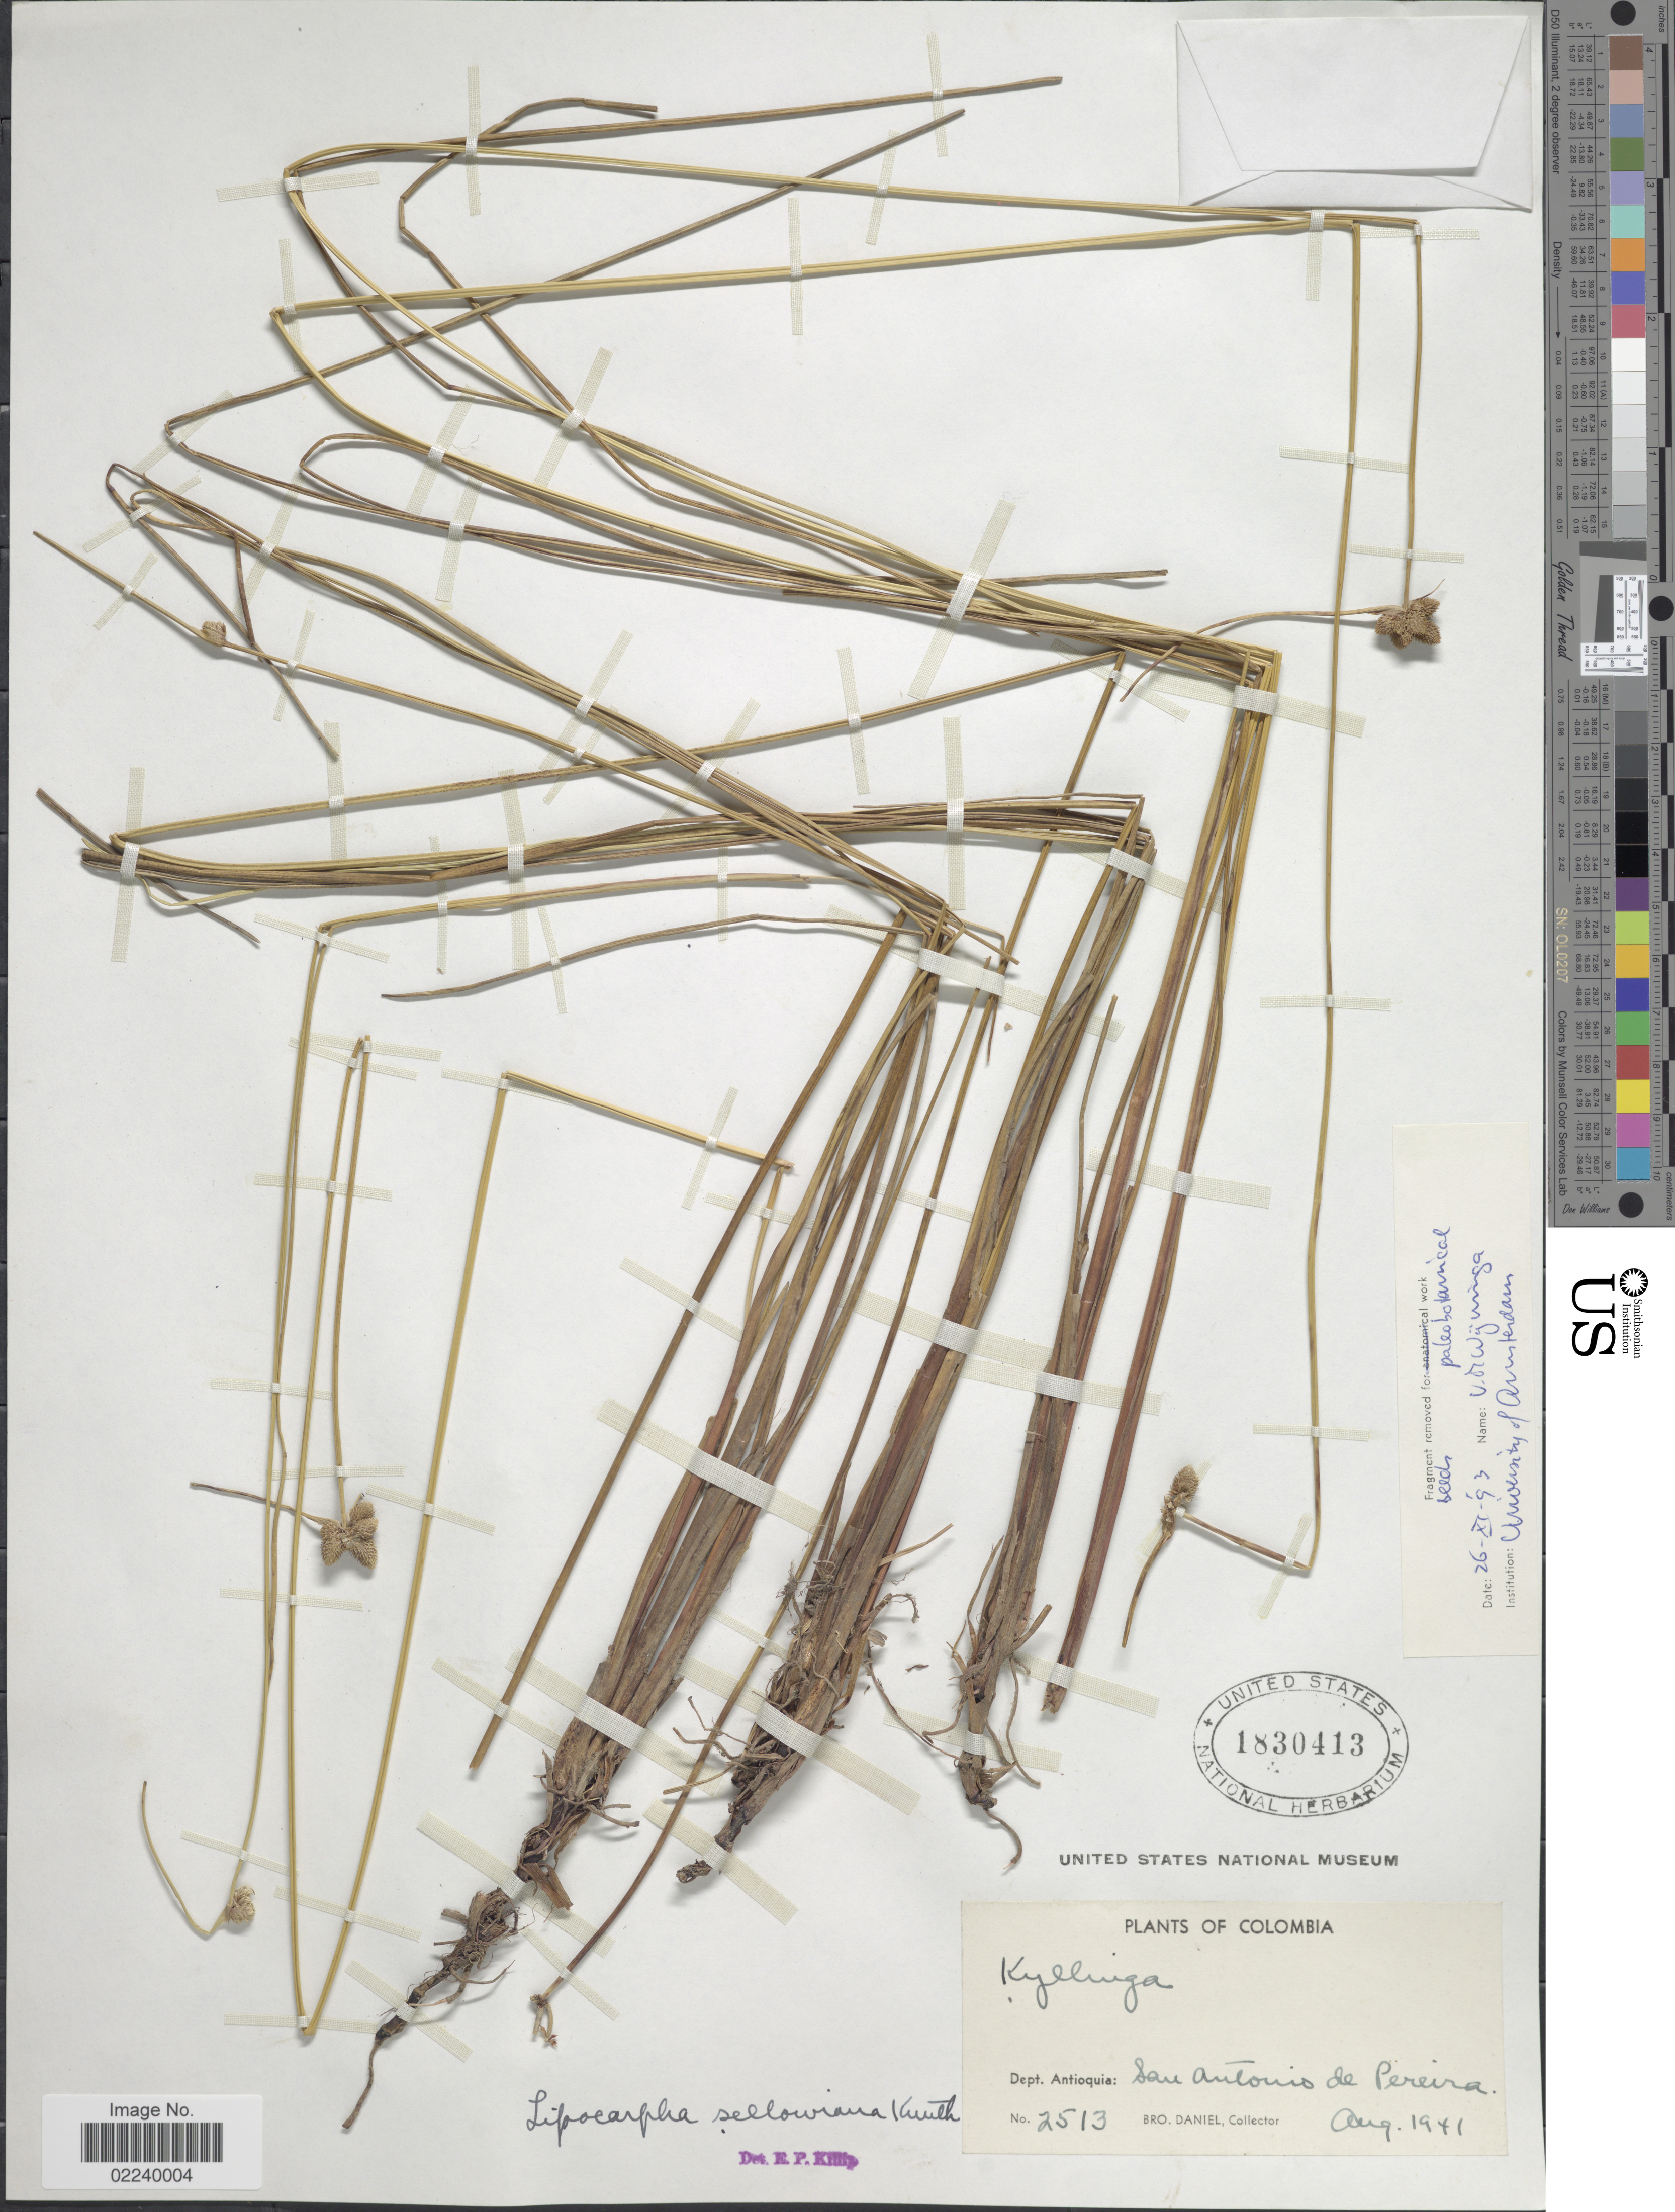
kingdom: Plantae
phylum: Tracheophyta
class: Liliopsida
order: Poales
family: Cyperaceae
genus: Cyperus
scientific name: Cyperus sellowianus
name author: (Kunth) T. Koyama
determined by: Strong, M. T., (US), Smithsonian Institution - National Museum of Natural History (UNITED STATES)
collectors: Bro. Daniel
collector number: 2513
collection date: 1941-08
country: Colombia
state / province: Antioquia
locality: San Antonio de Pereira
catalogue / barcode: US 1830413